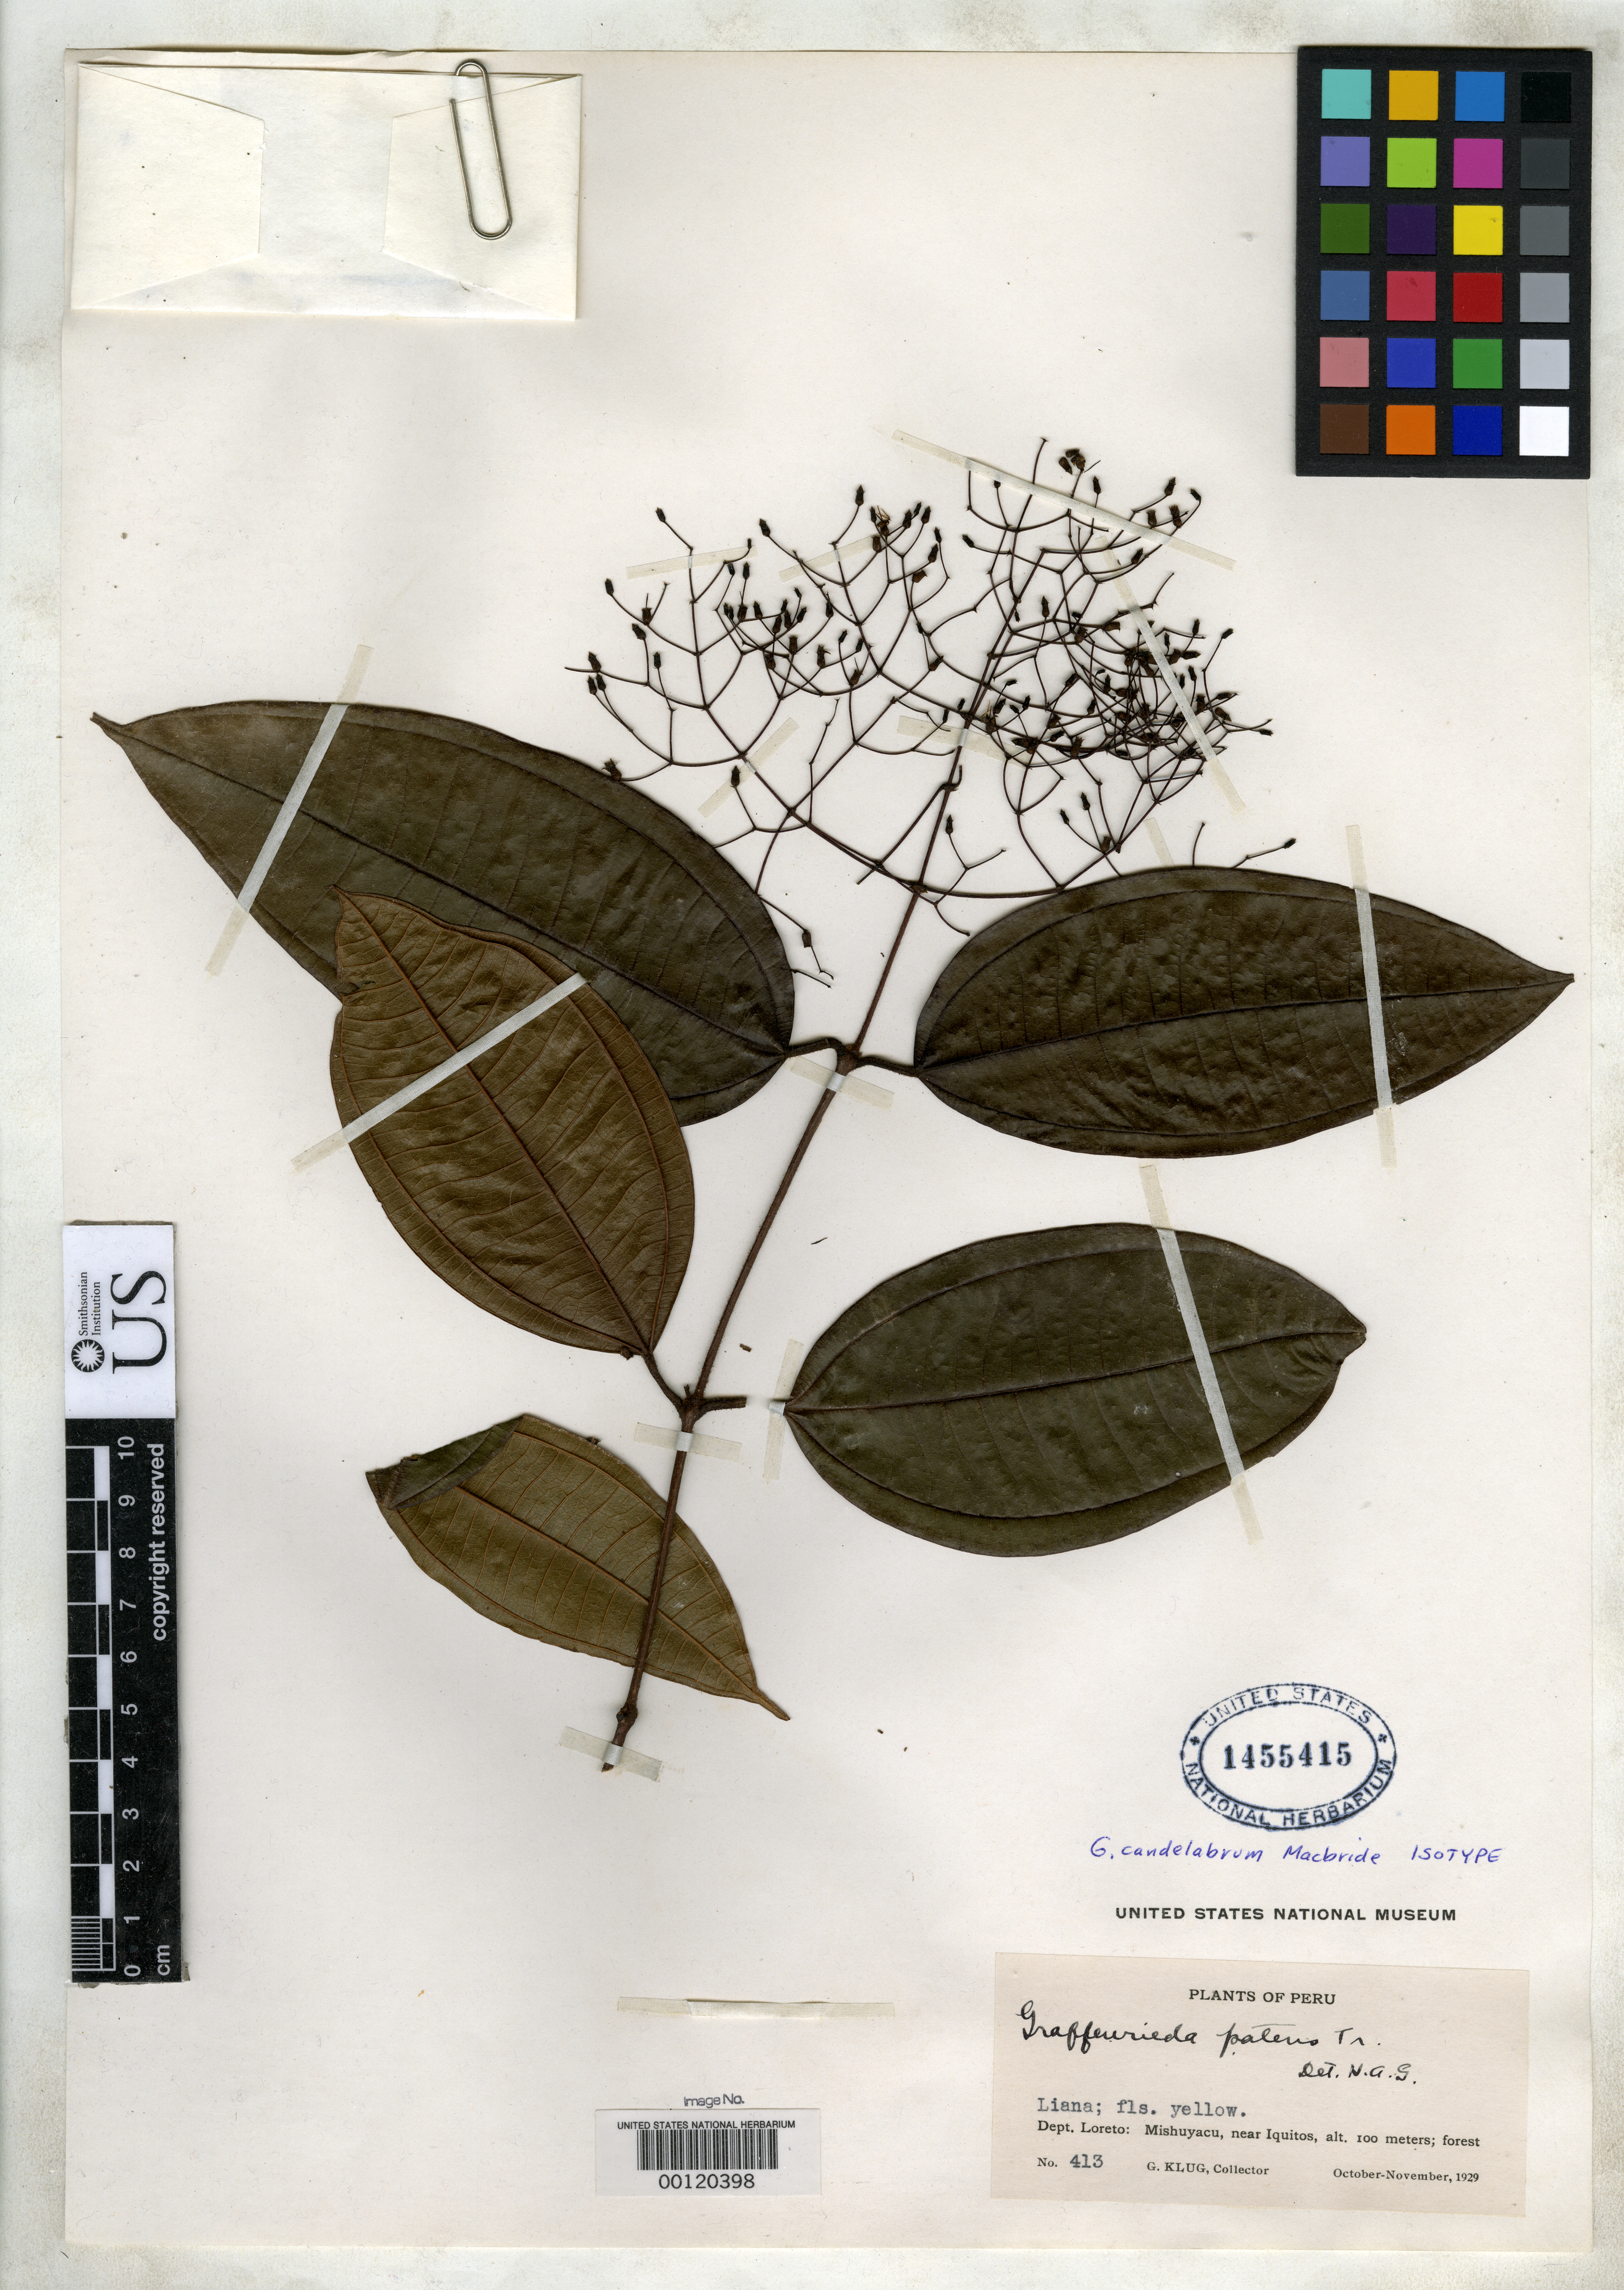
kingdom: Plantae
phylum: Tracheophyta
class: Magnoliopsida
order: Myrtales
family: Melastomataceae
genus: Graffenrieda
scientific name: Graffenrieda candelabrum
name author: J.F. Macbr.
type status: Isotype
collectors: G. Klug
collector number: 413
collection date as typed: Oct 1929 to -- Nov 1929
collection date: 1929-10/1929-11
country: Peru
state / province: Loreto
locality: Mishuyacu, near Iquitos.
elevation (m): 100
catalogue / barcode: US 1455415